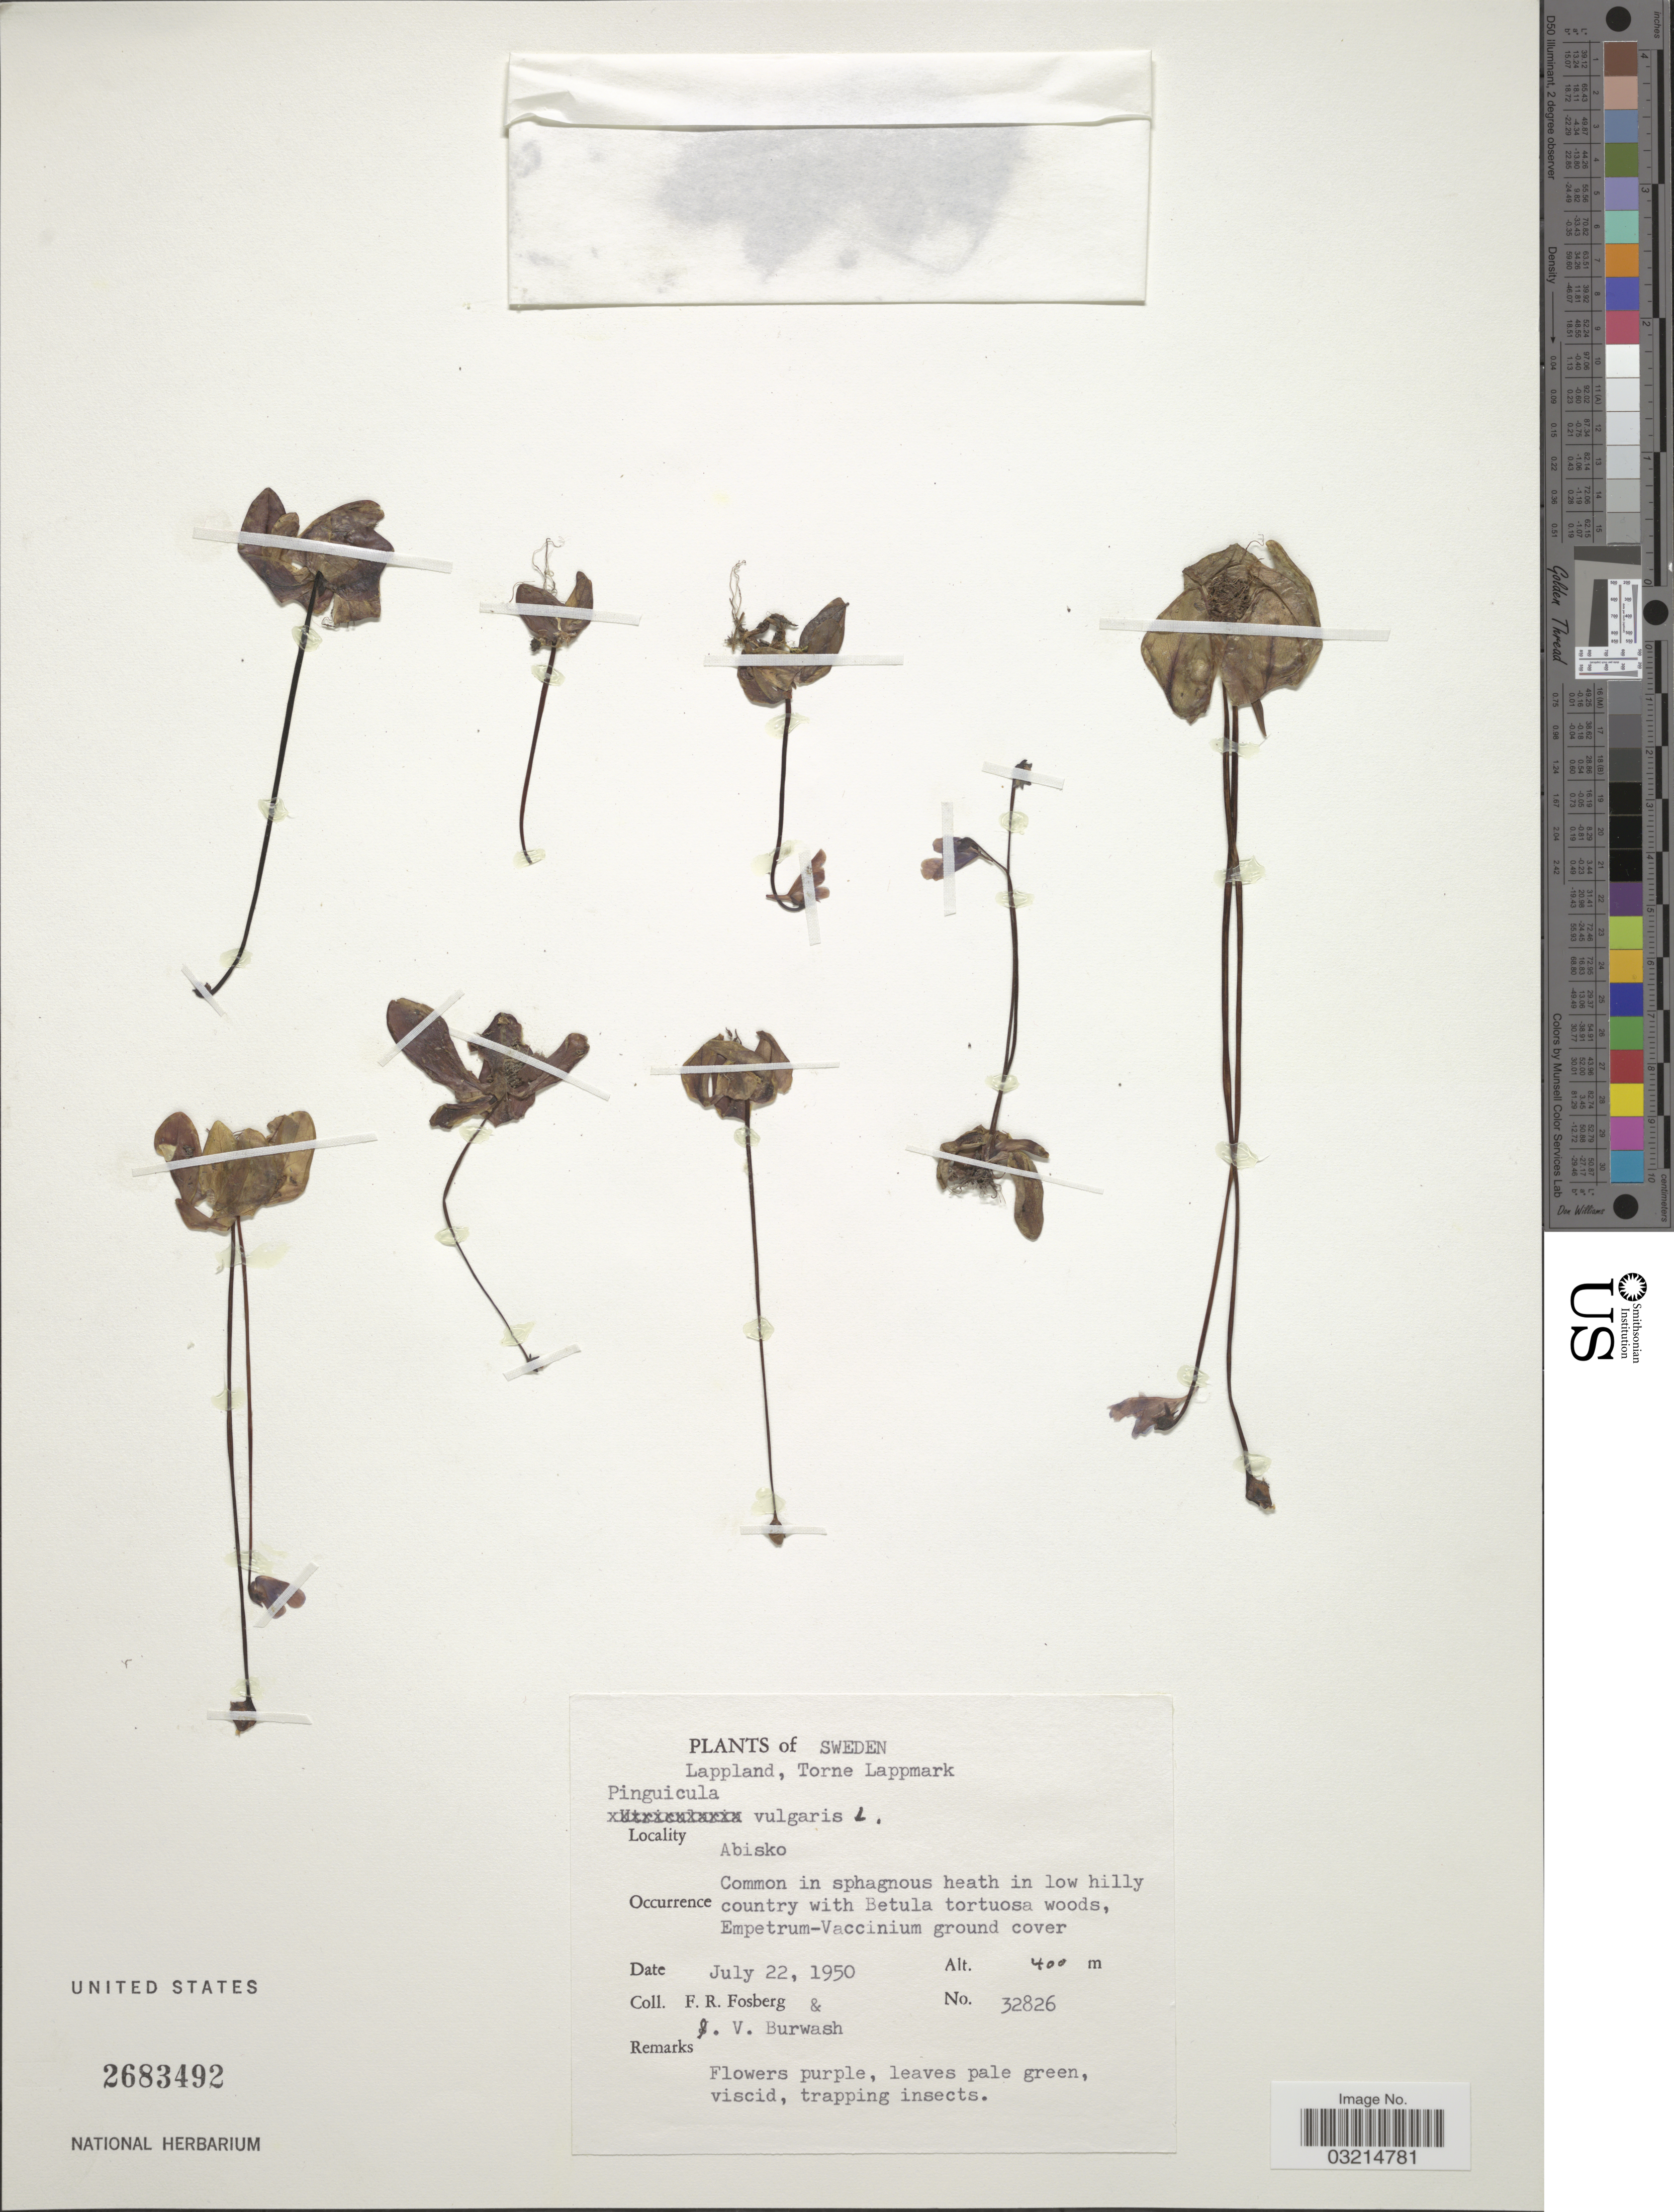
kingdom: Plantae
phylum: Tracheophyta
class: Magnoliopsida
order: Lamiales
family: Lentibulariaceae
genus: Pinguicula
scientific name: Pinguicula vulgaris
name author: L.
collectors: F. R. Fosberg & J. Burwash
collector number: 32826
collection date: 1950-07-22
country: Sweden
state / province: Norrbotten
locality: Lappland, Torne Lappmark, Pinguicula, Abisko.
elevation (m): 400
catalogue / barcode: US 2683492